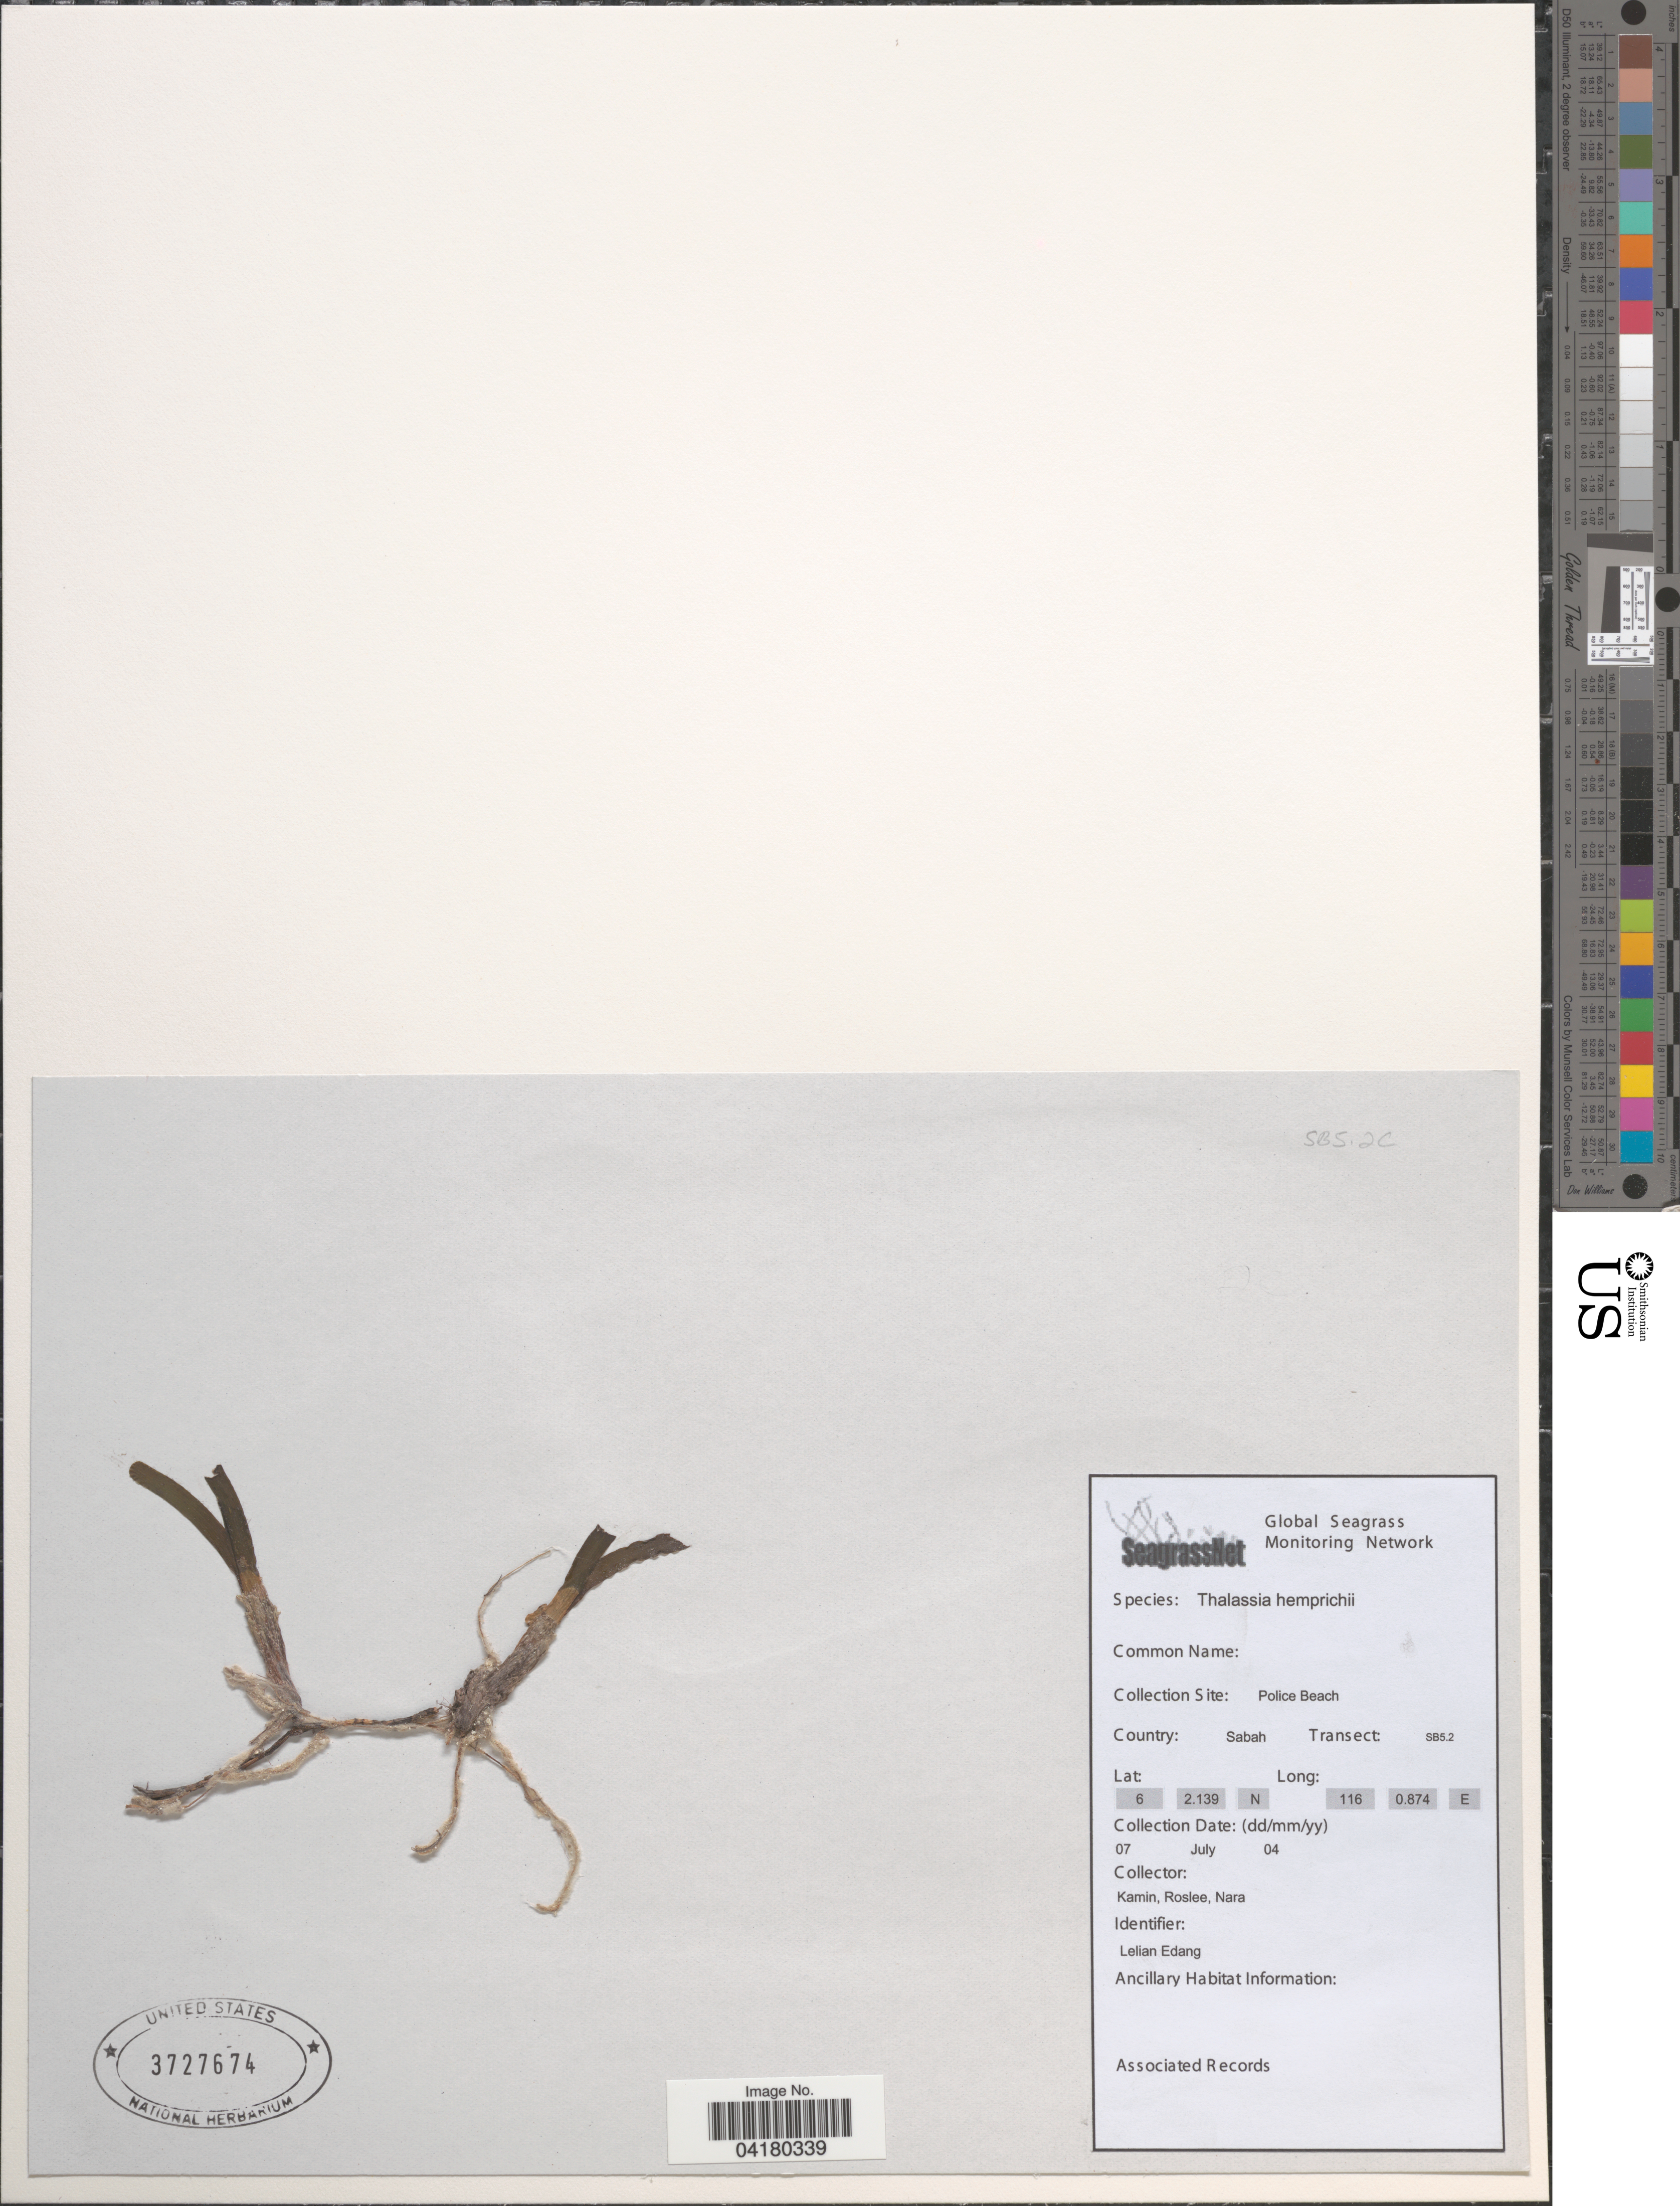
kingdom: Plantae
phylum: Tracheophyta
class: Liliopsida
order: Alismatales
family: Hydrocharitaceae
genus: Thalassia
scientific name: Thalassia hemprichii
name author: Asch.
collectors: Kamin, Roslee & Nara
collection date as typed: Transcribed d/m/y: 7/7/4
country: Malaysia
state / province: Sabah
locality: Police Beach. Transect: SB5.2.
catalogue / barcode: US 3727674